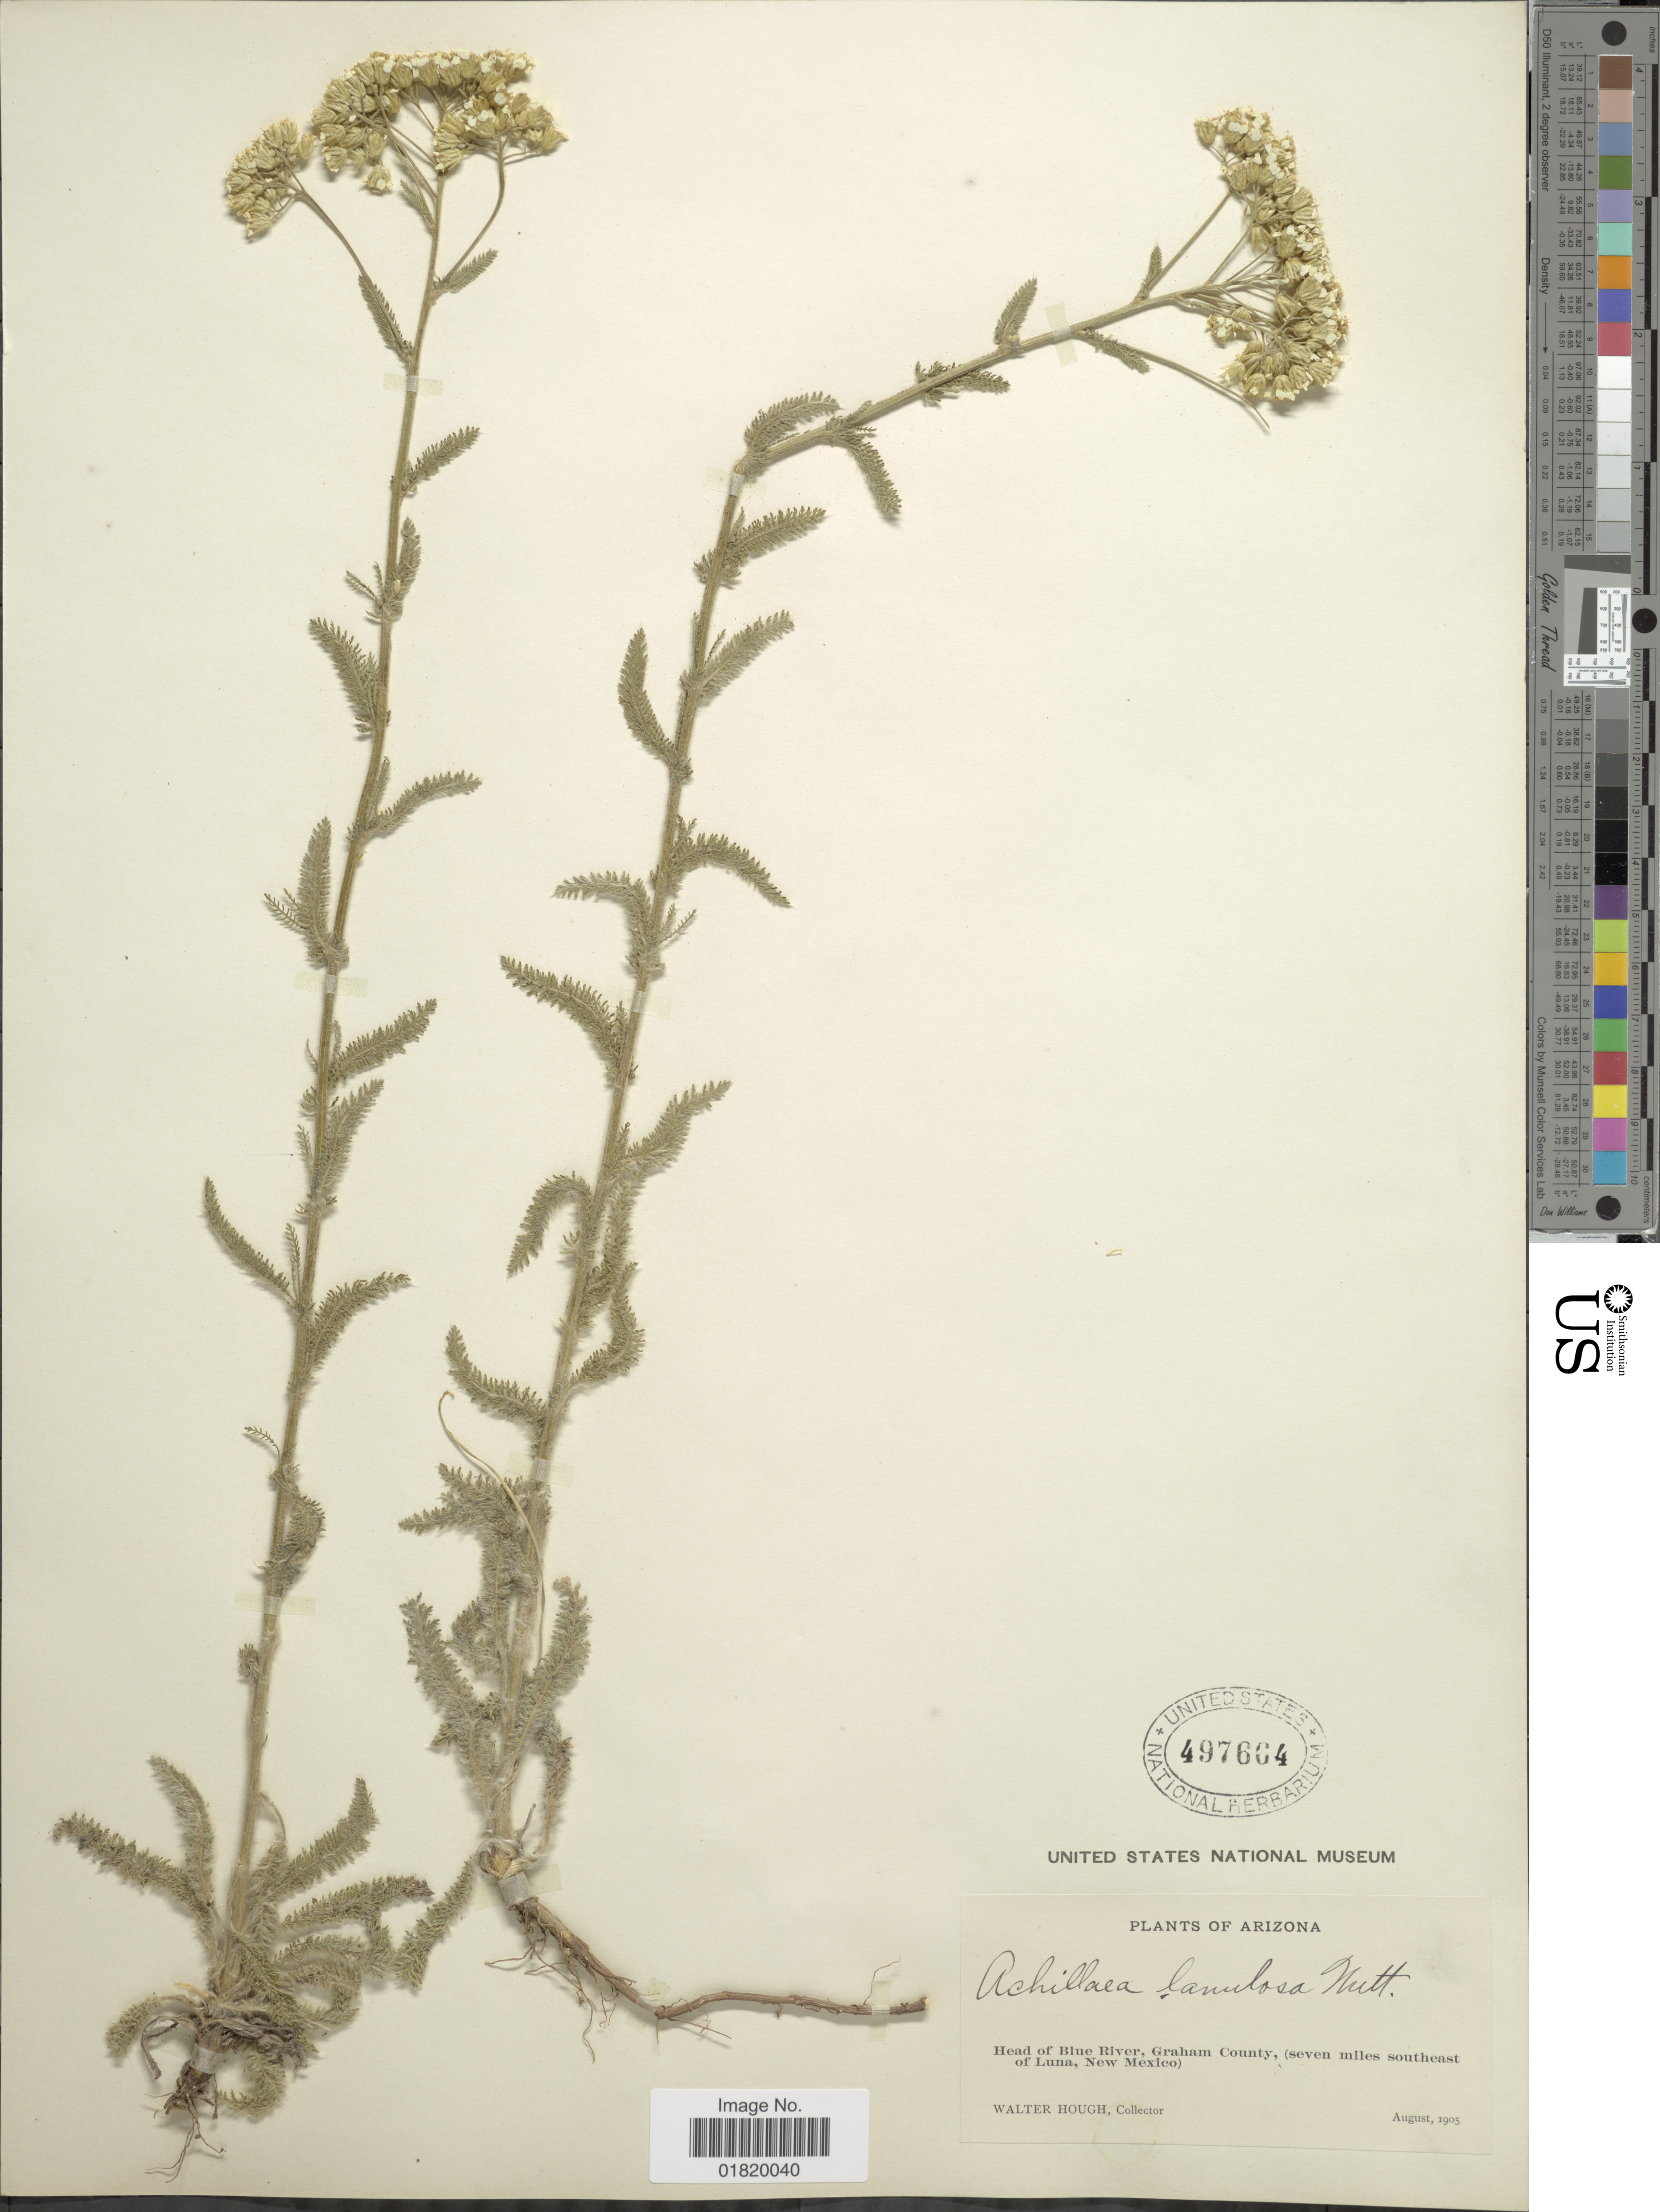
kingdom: Plantae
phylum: Tracheophyta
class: Magnoliopsida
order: Asterales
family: Asteraceae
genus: Achillea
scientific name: Achillea lanulosa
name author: Nutt.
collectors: W. Hough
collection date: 1905-08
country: United States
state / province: Arizona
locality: Head of Blue River, Graham County, (seven miles southeast of Luna, New Mexico)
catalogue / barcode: US 497664